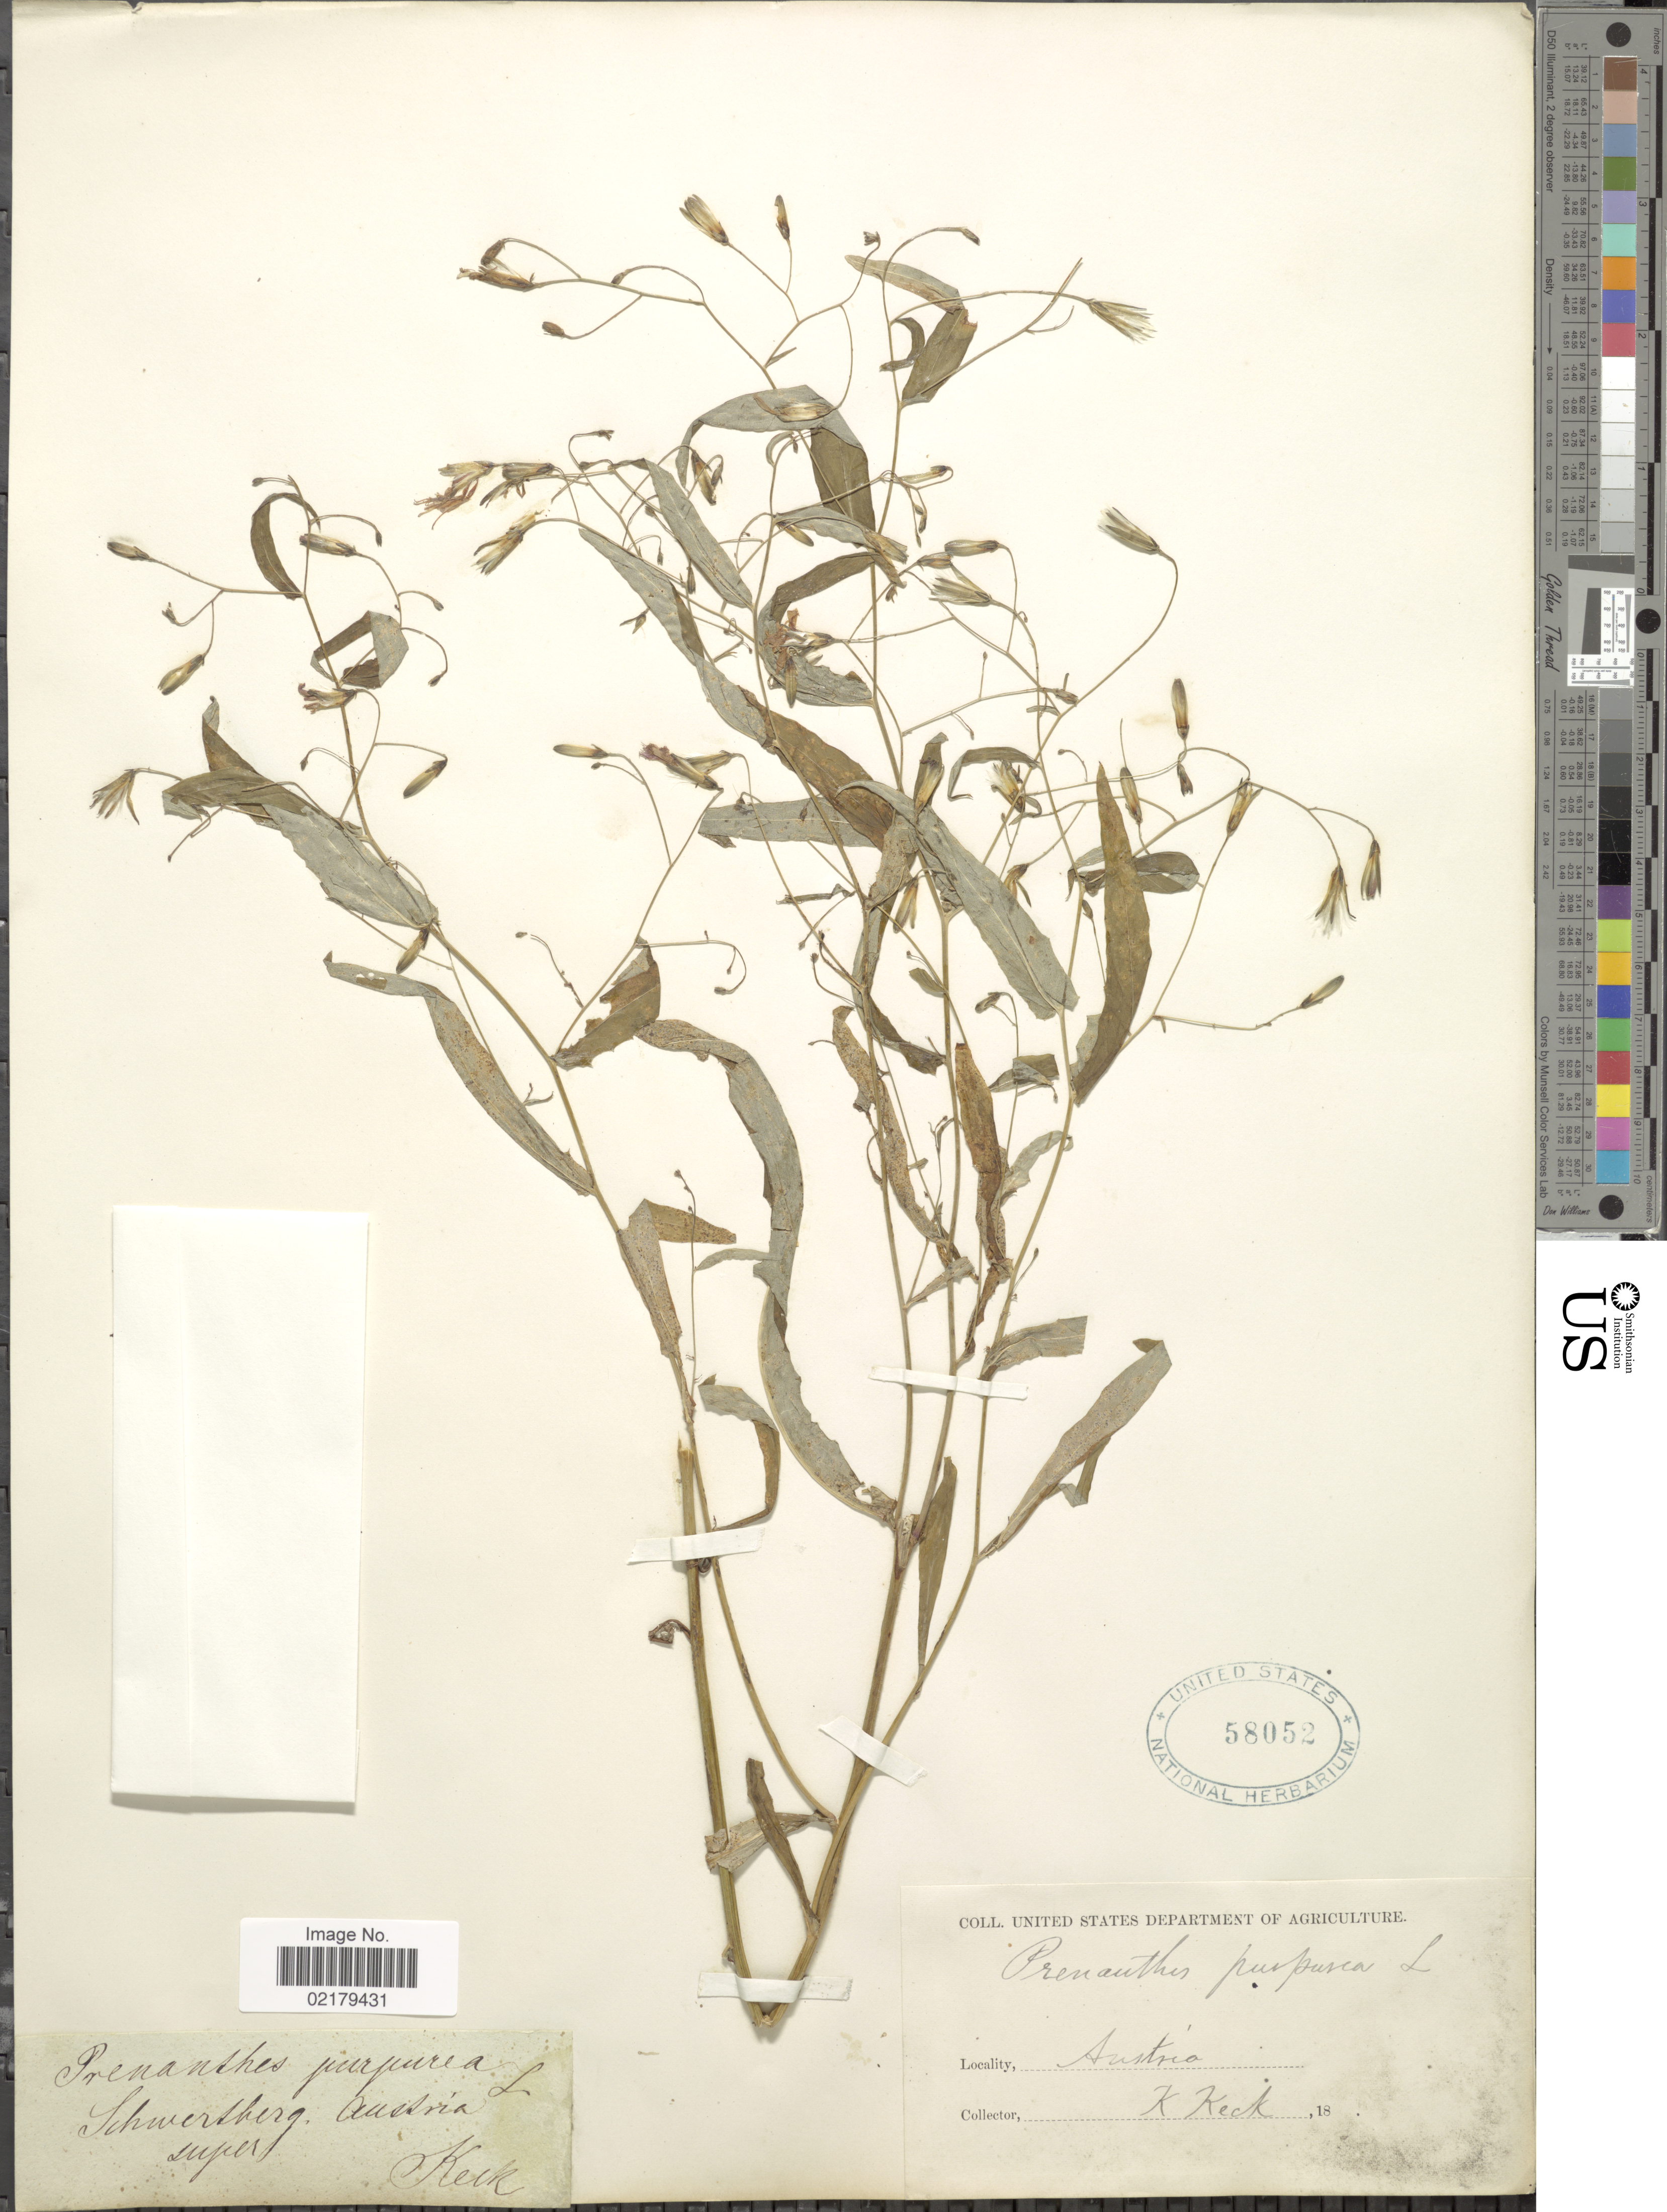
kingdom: Plantae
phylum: Tracheophyta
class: Magnoliopsida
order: Asterales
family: Asteraceae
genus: Prenanthes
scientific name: Prenanthes purpurea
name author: L.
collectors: K. Keck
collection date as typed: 18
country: Austria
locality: Schwertberg, Austria super [interpreted]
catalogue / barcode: US 58052